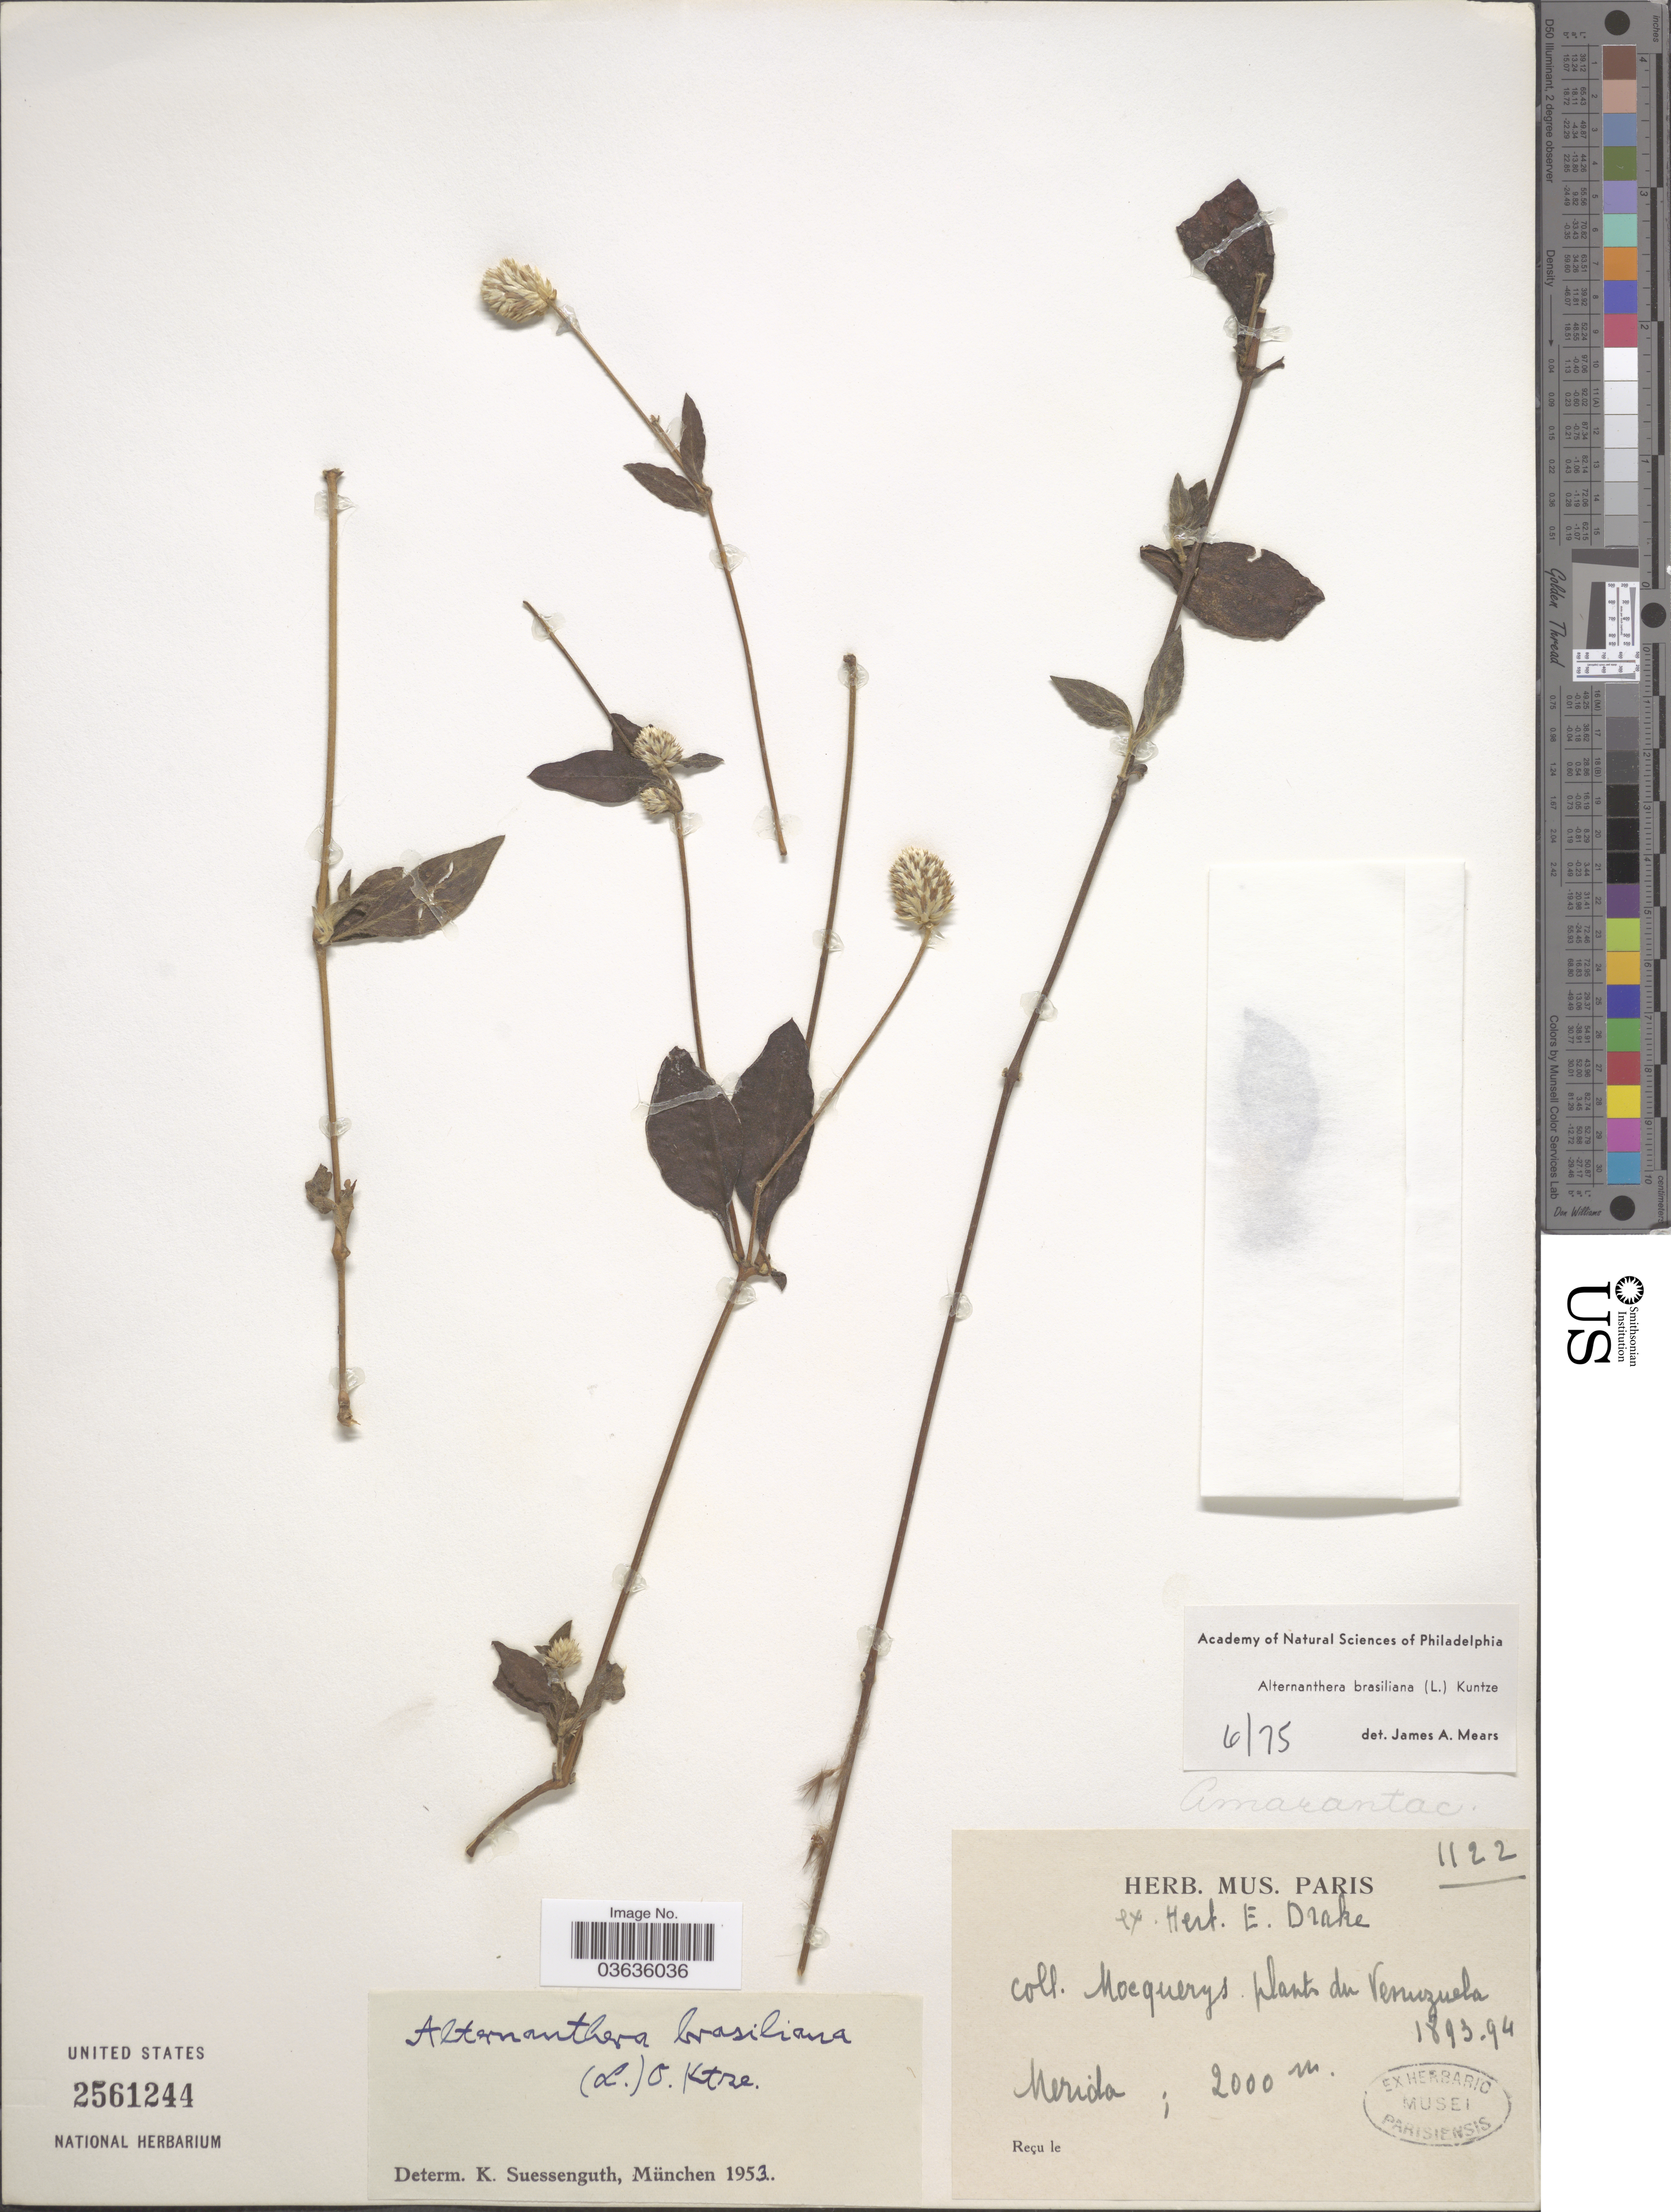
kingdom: Plantae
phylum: Tracheophyta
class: Magnoliopsida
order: Caryophyllales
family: Amaranthaceae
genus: Alternanthera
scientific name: Alternanthera brasiliana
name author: (L.) Kuntze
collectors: A. Mocquerys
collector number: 1122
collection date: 1893/1894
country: Venezuela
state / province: Mérida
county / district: Libertador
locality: Mérida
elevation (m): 2000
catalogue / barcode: US 2561244